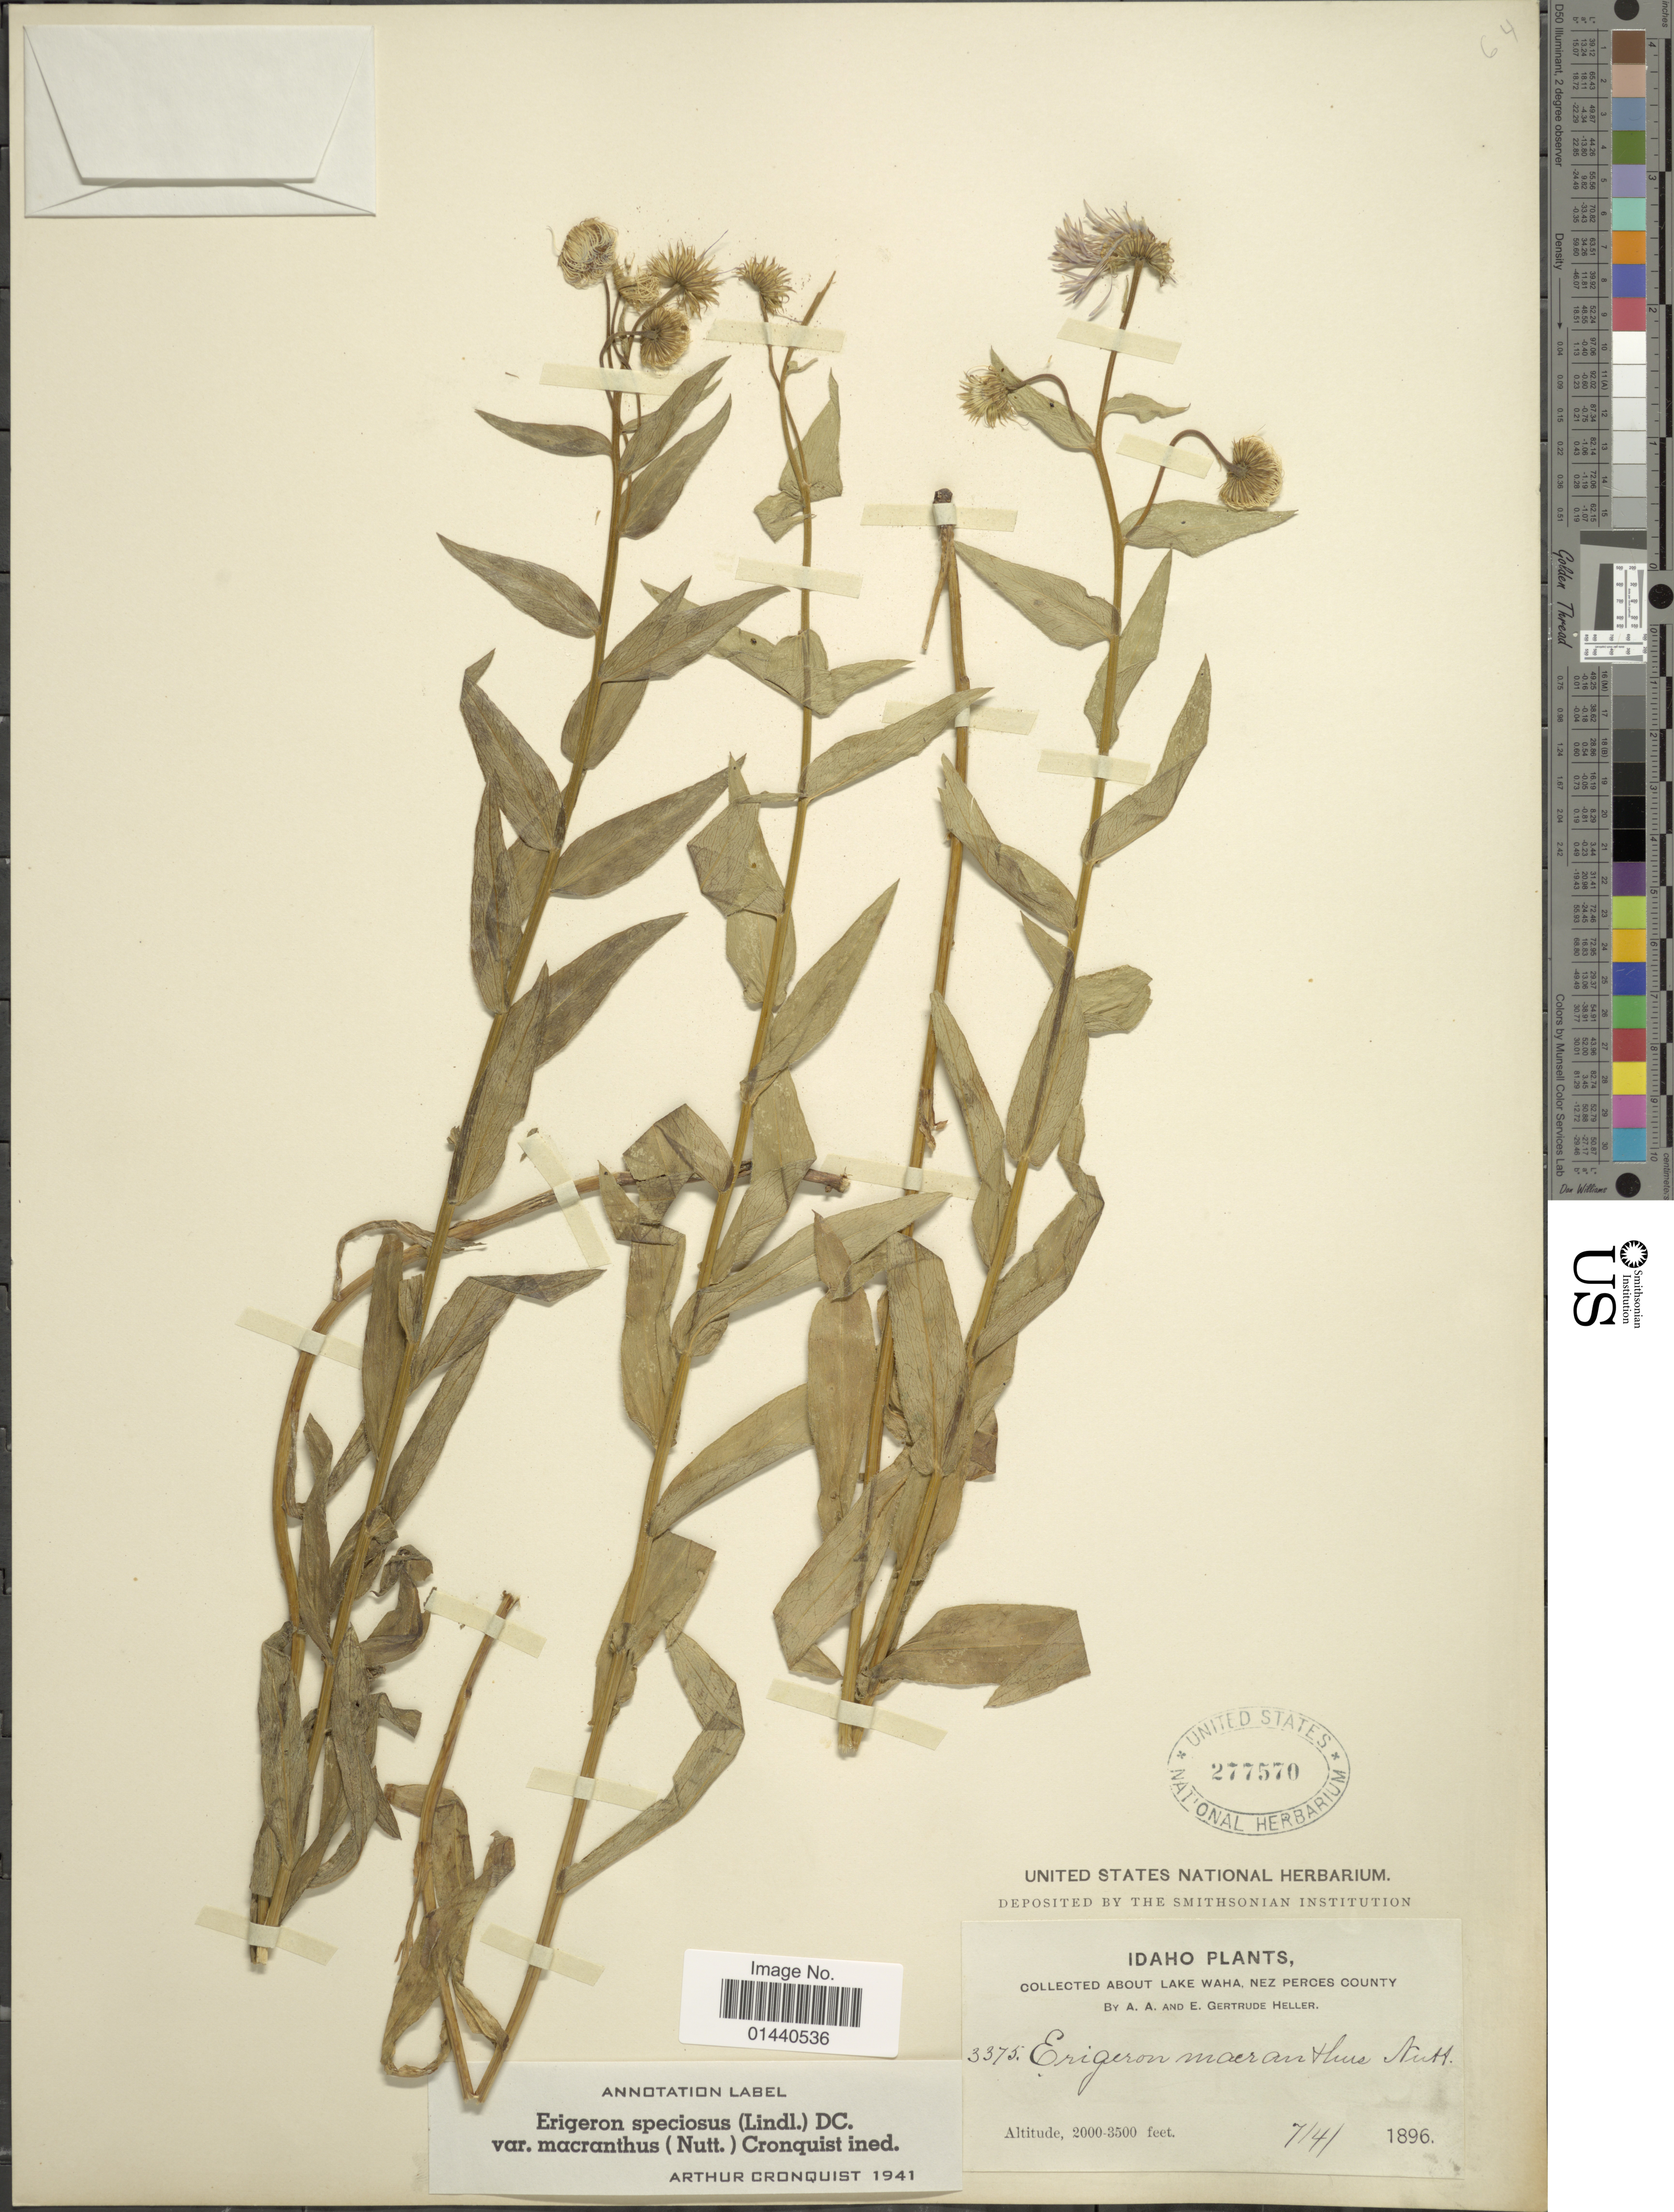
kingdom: Plantae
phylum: Tracheophyta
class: Magnoliopsida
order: Asterales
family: Asteraceae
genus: Erigeron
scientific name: Erigeron speciosus var. macranthus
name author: (Nutt.) Cronq.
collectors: A. A. Heller & E. G. Heller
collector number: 3375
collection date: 1896-07-04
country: United States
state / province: Idaho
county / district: Nez Perce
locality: About Lake Waha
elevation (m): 610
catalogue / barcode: US 277570